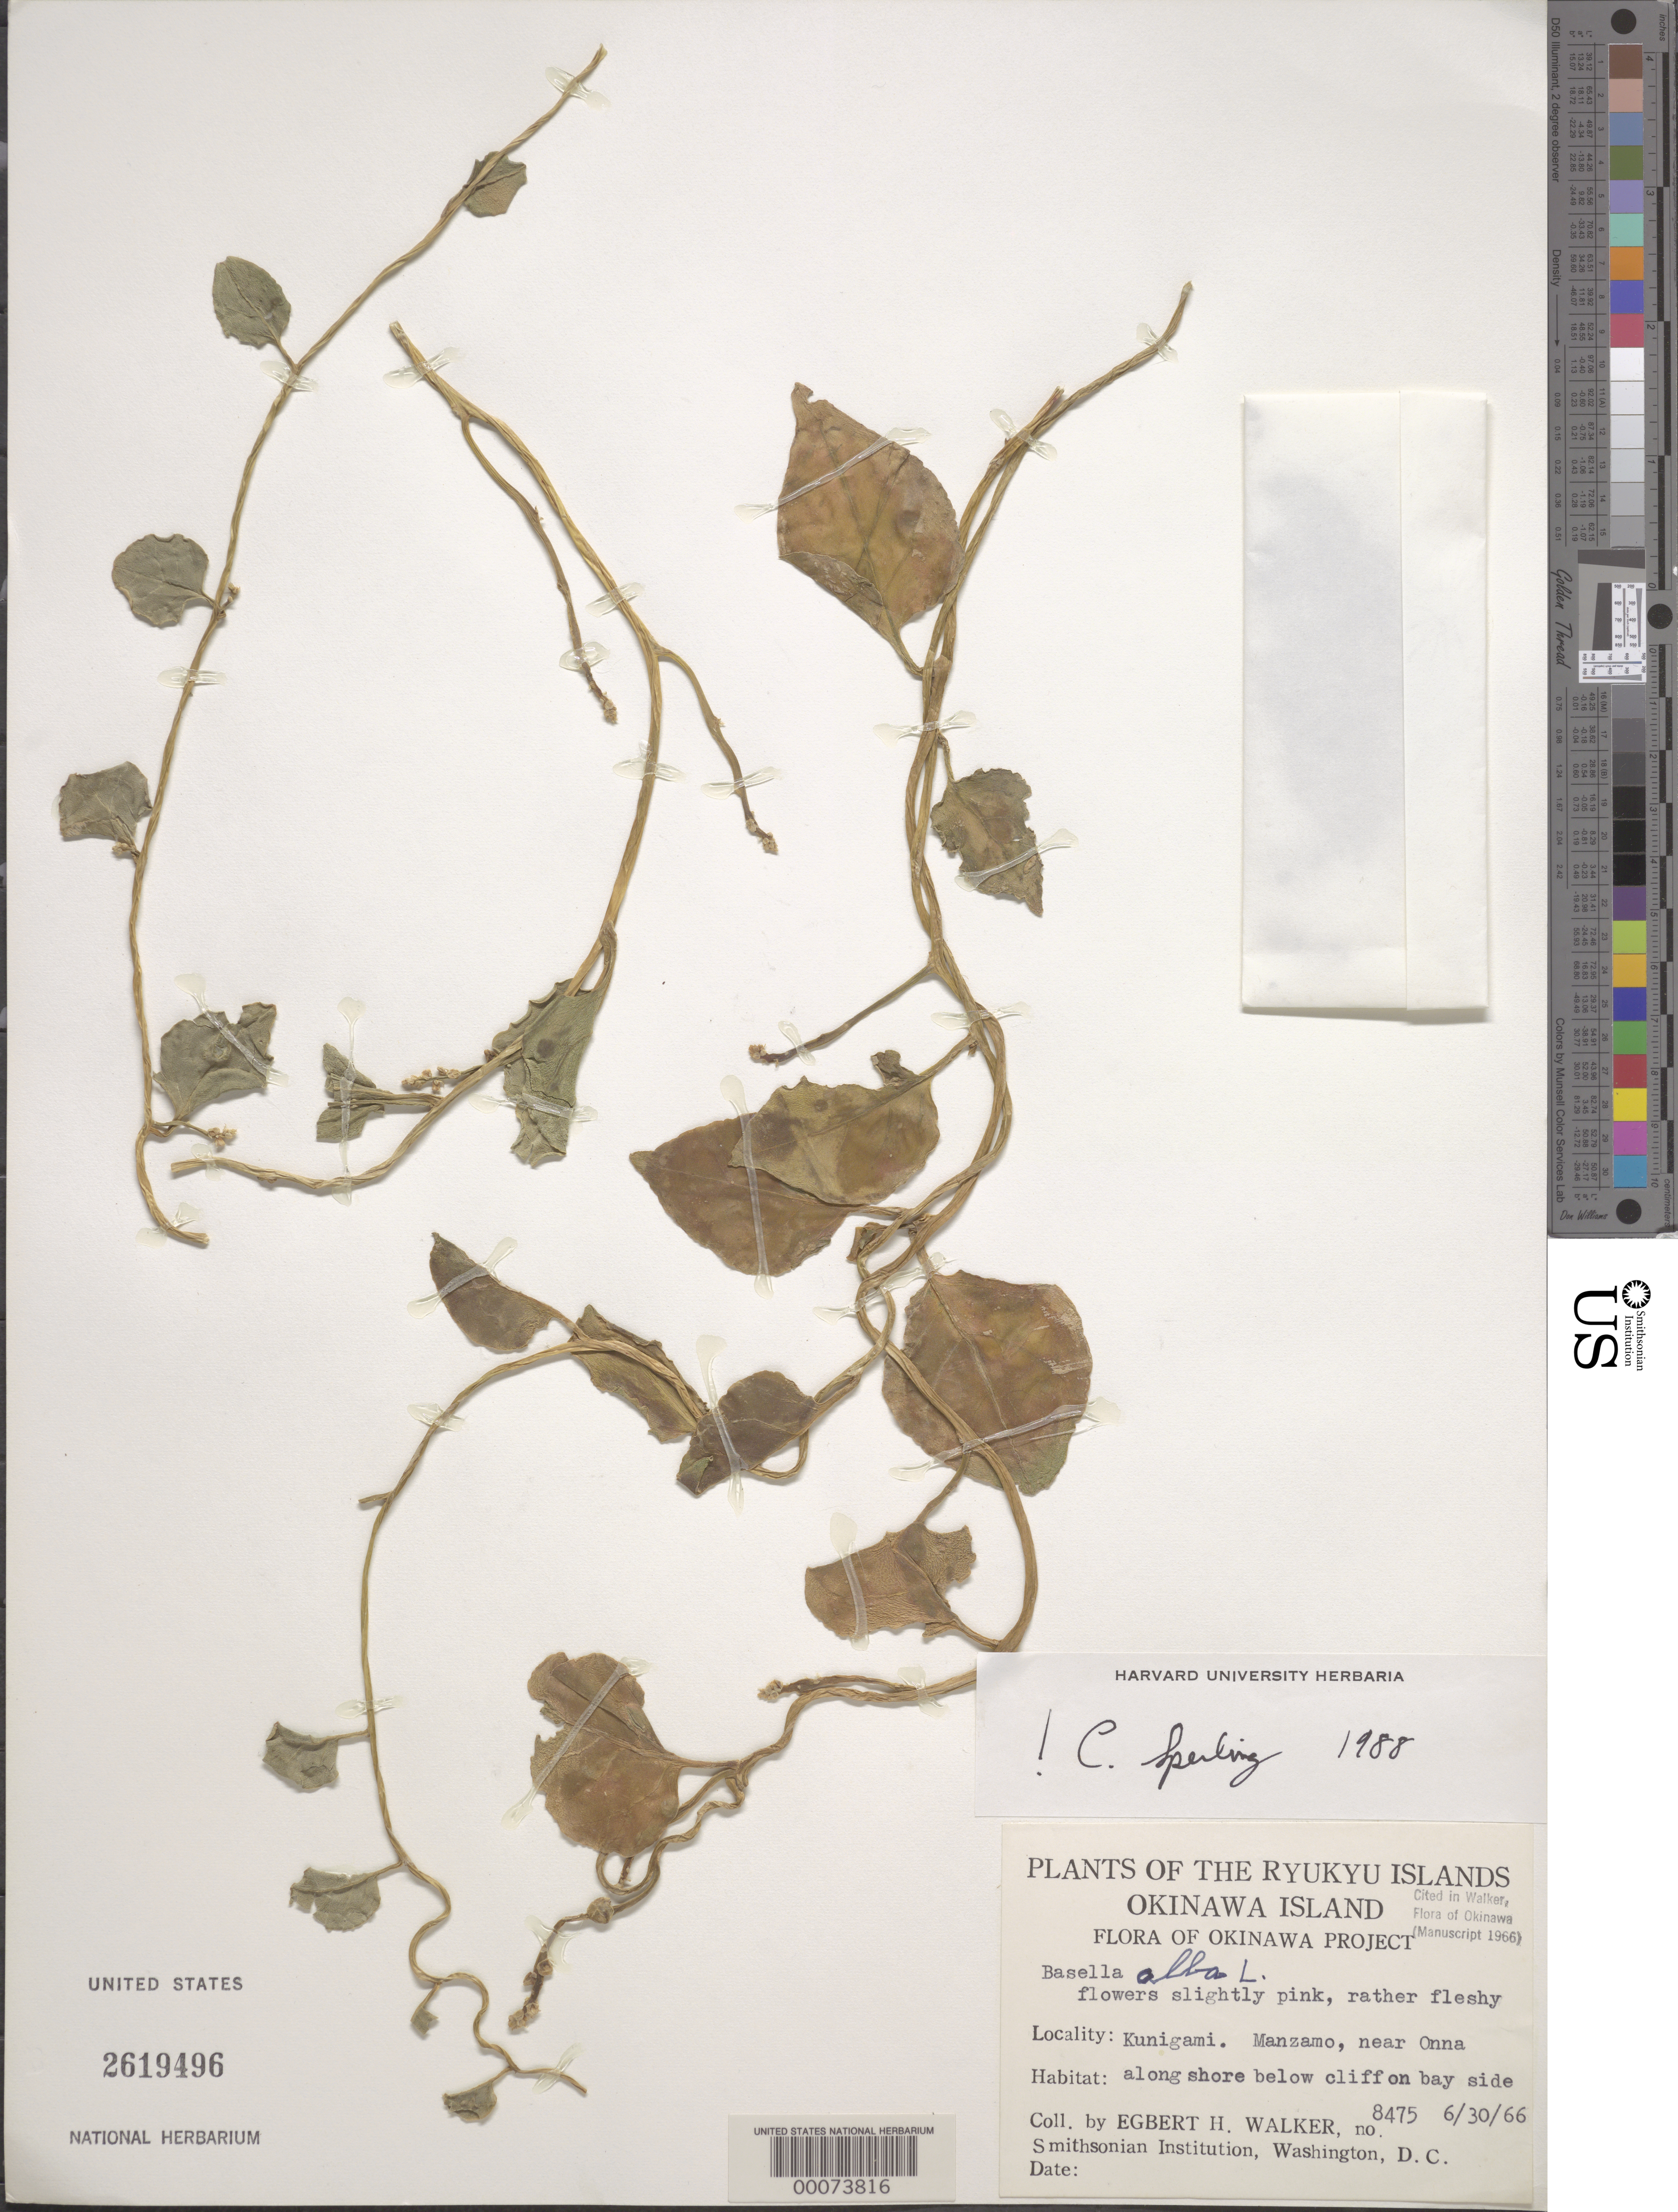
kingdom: Plantae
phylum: Tracheophyta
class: Magnoliopsida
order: Caryophyllales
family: Basellaceae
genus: Basella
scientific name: Basella alba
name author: L.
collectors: E. H. Walker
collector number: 8475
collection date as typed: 30 Jun 1966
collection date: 1966-06-30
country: Japan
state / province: Okinawa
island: Okinawa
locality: Kunigami, manzamo, near onna [Okinawa Is.]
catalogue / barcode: US 2619496